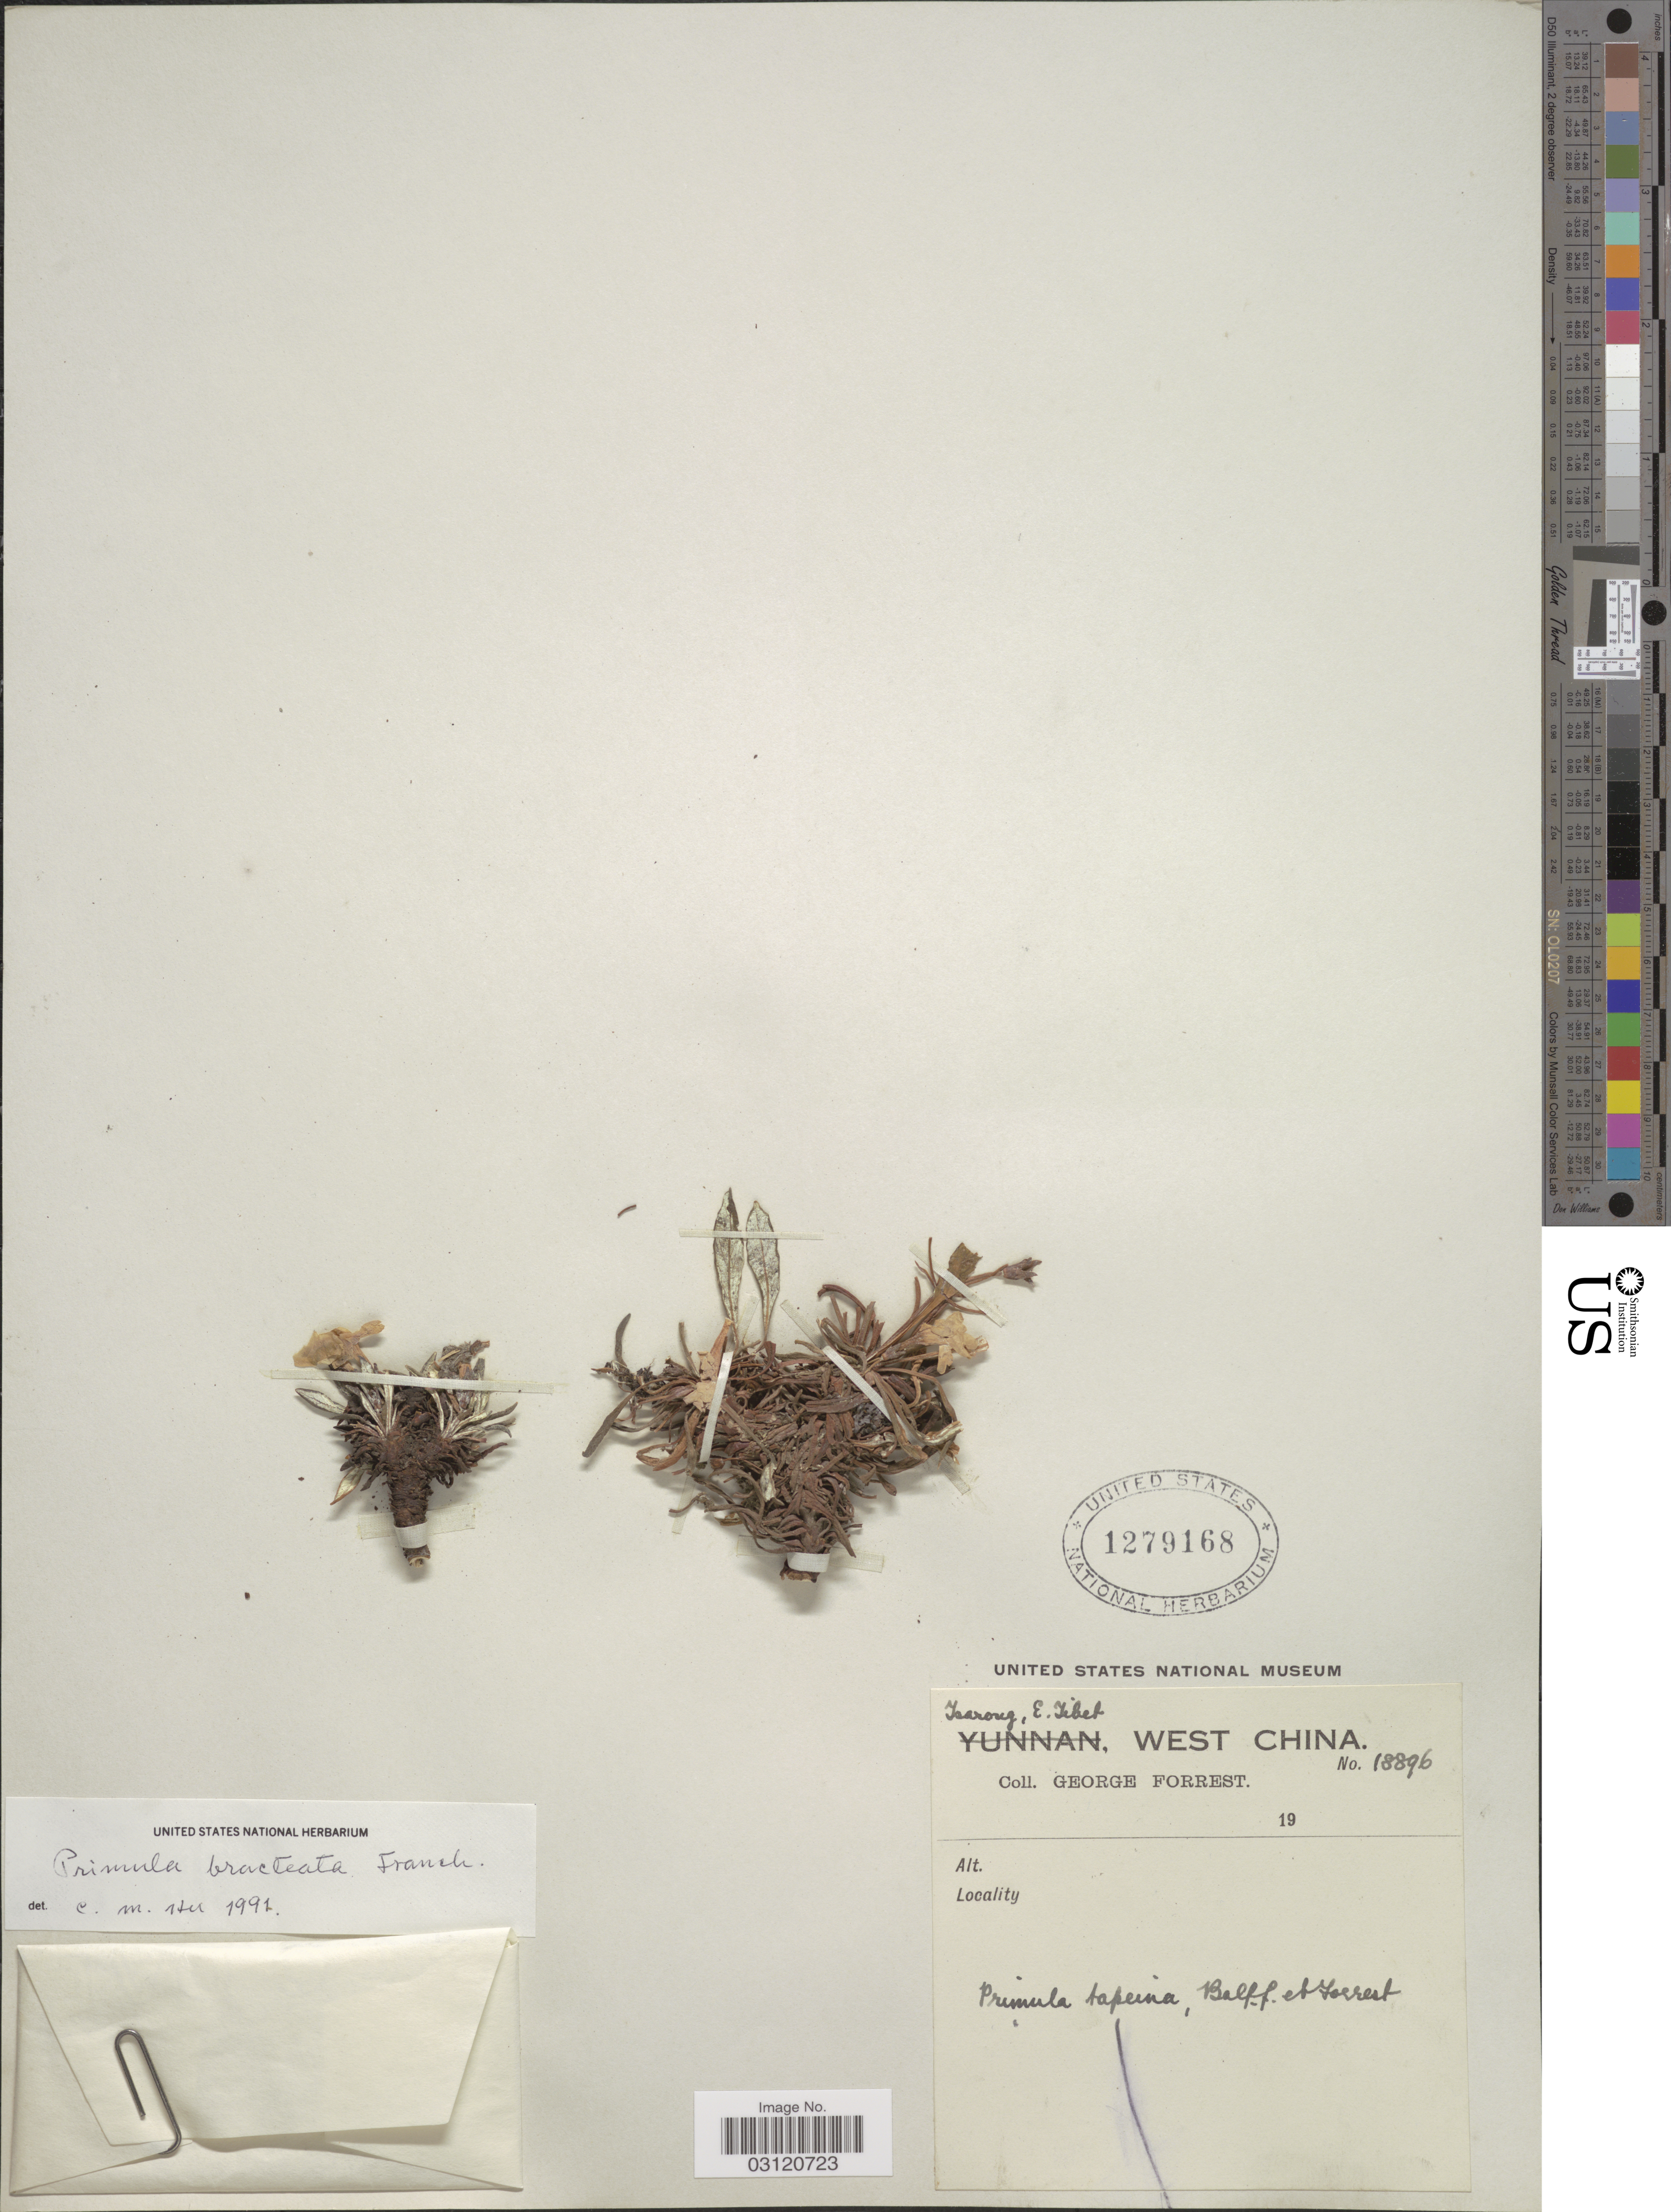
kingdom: Plantae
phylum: Tracheophyta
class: Magnoliopsida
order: Ericales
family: Primulaceae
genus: Primula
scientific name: Primula bracteata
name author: Franch.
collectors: G. Forrest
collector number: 18896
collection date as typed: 19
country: China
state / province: Xizang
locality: Tsarong, E. Tibet, West China.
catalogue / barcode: US 1279168